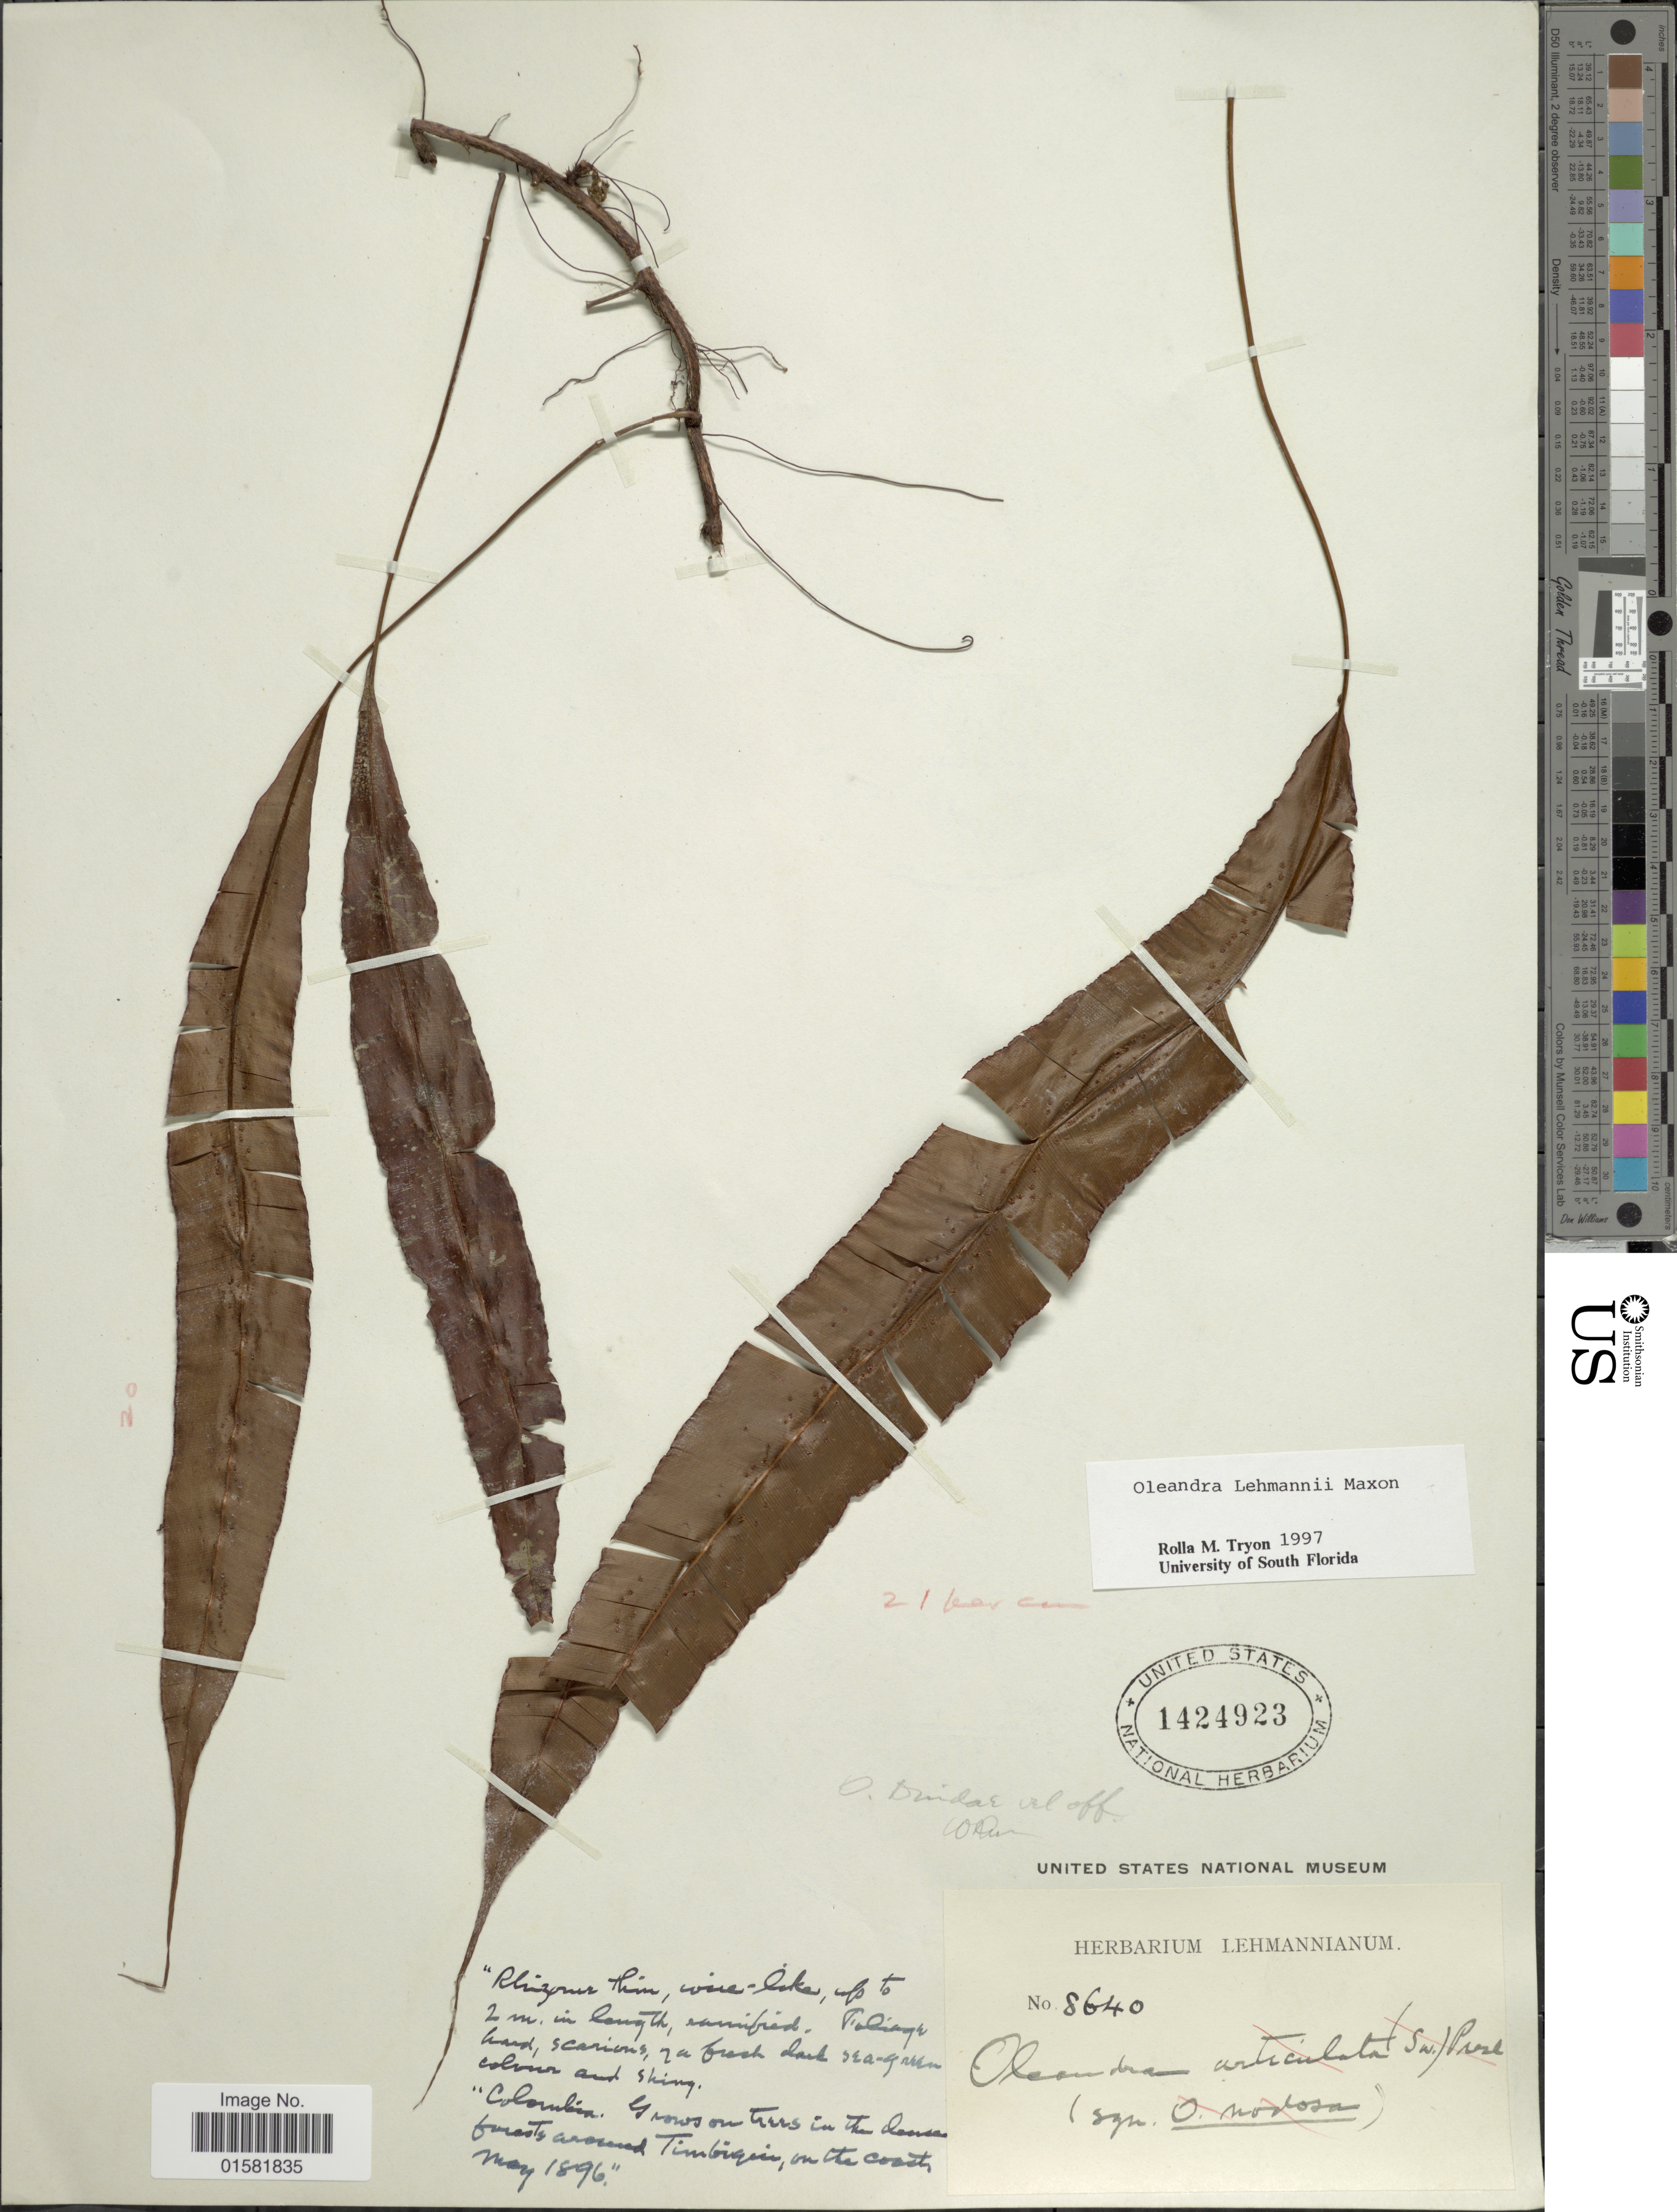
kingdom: Plantae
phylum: Tracheophyta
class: Polypodiopsida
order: Polypodiales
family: Oleandraceae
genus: Oleandra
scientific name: Oleandra archeri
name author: Maxon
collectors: ex herb. Lehmannianum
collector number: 8640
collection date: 1896-05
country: Colombia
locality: Colombia, grows on trees in the dense forest around Timbiqui, on the coast.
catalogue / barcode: US 1424923